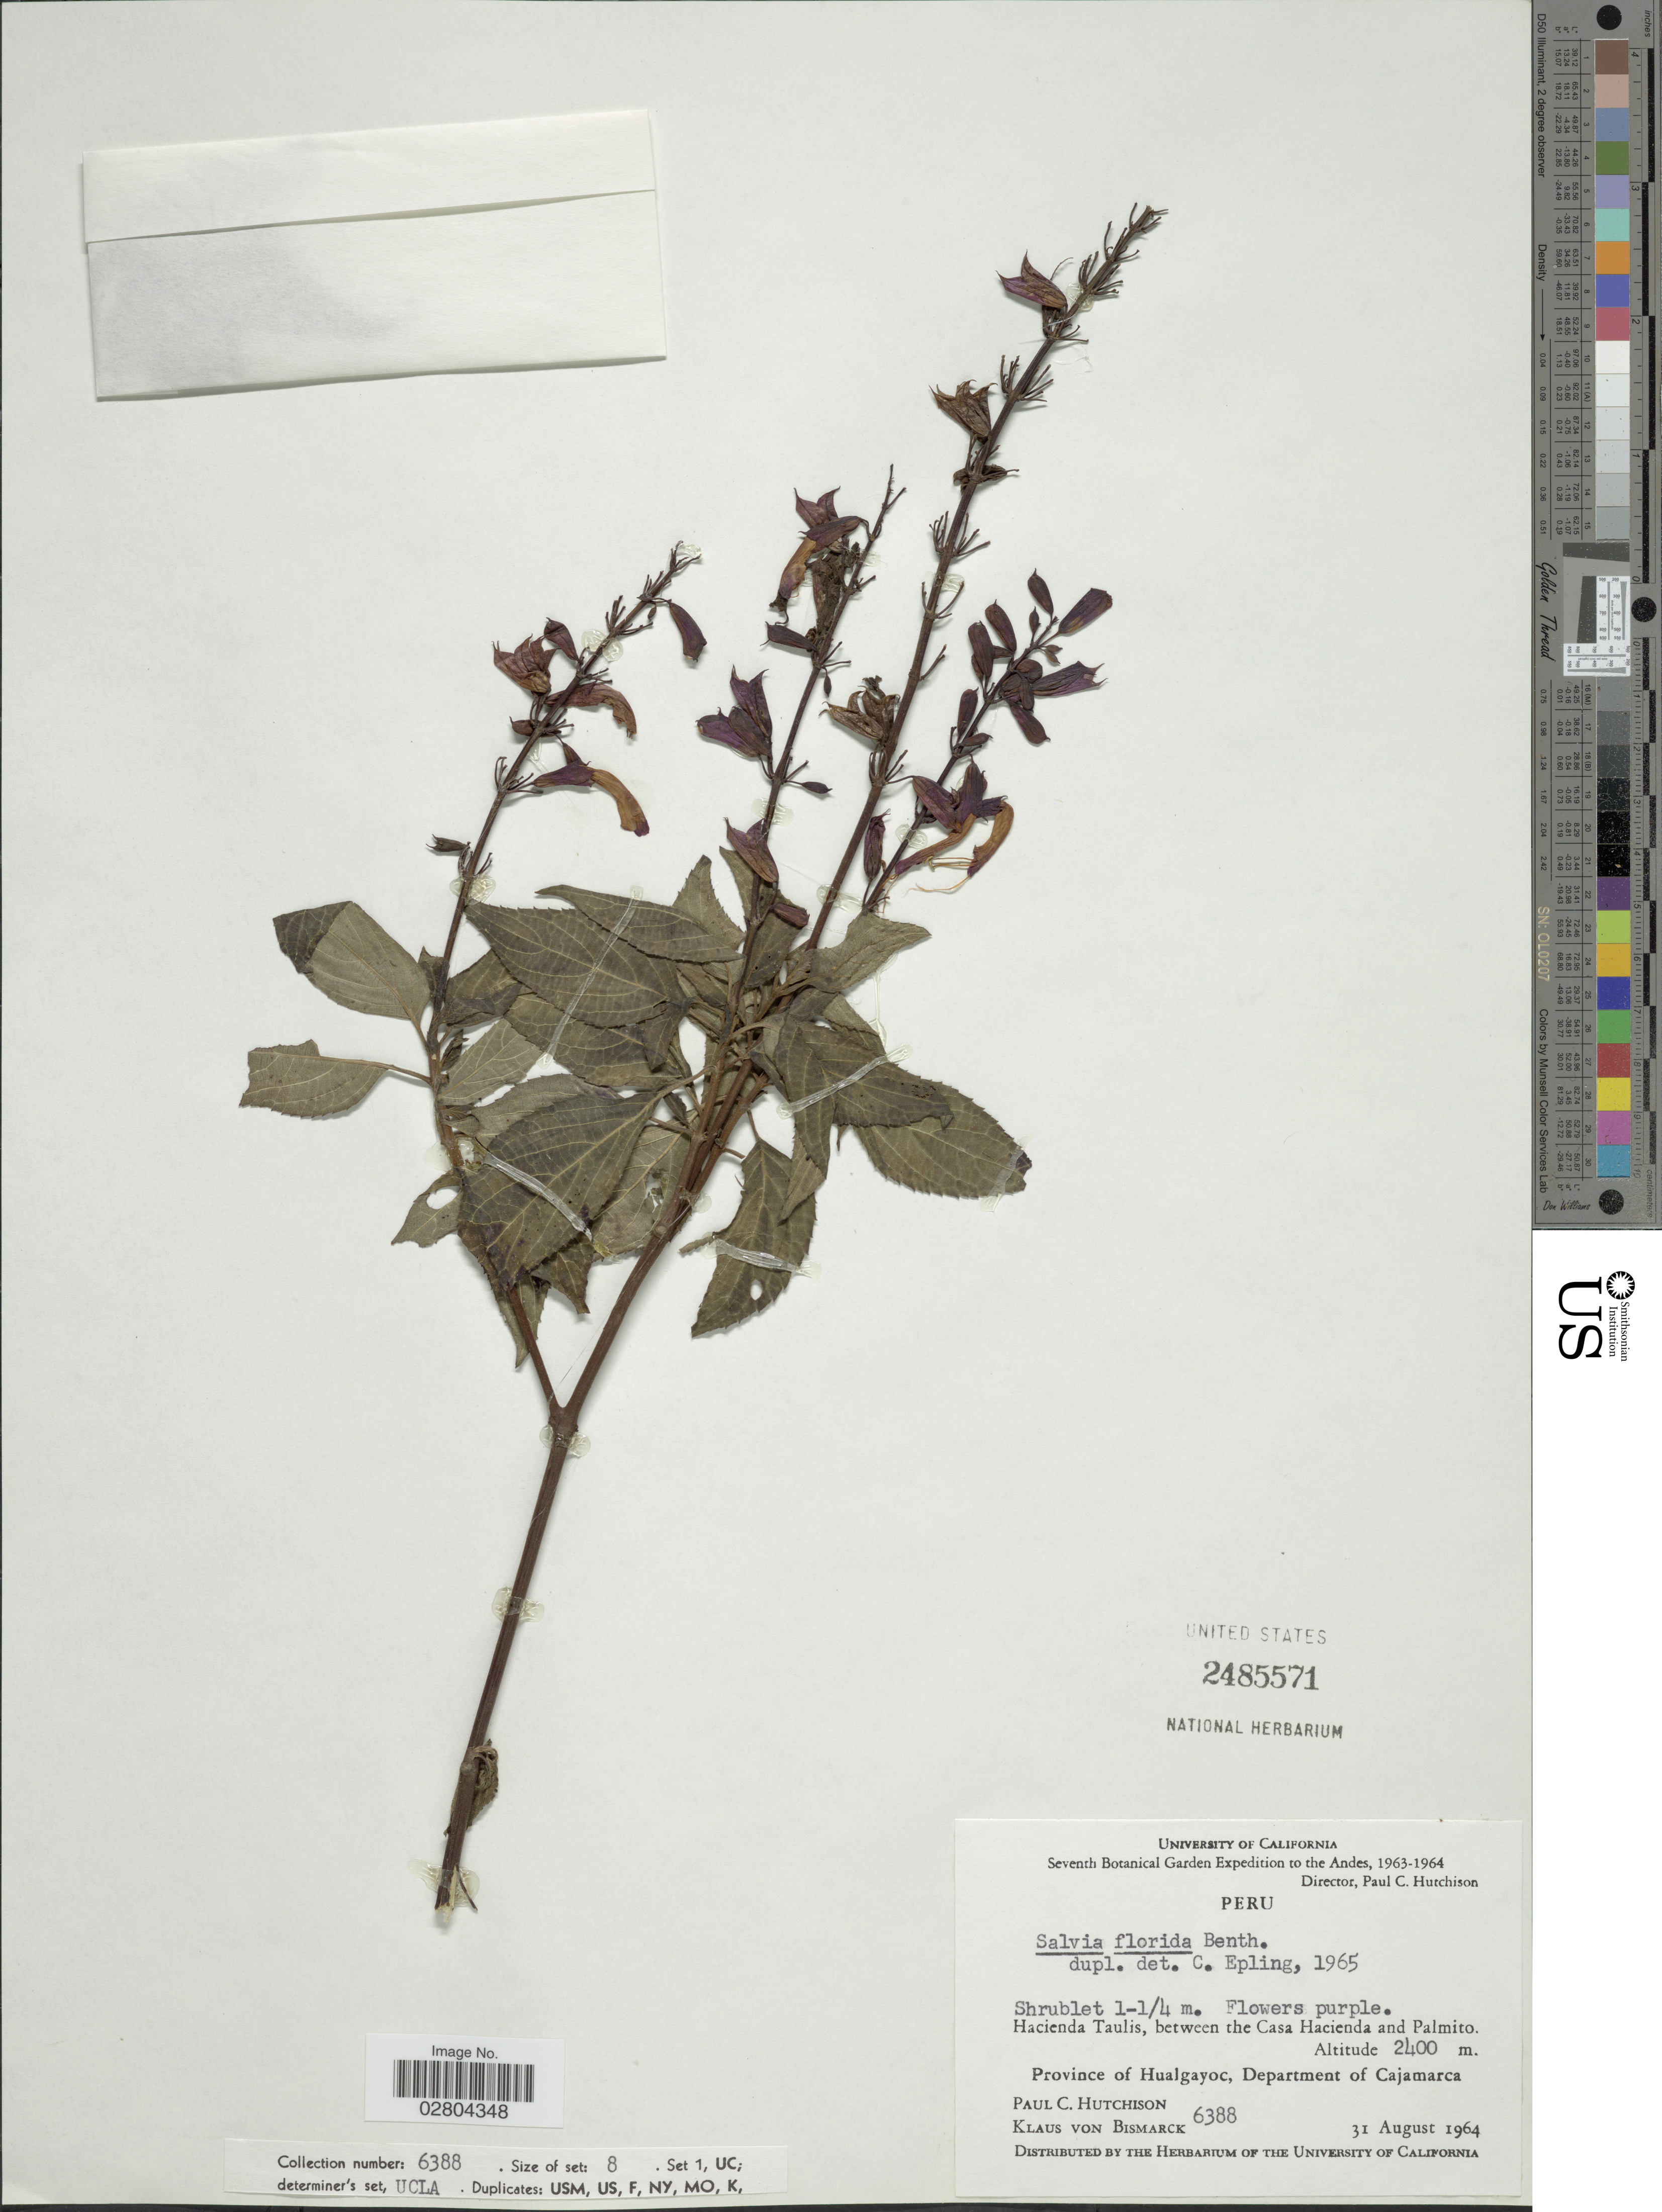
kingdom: Plantae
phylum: Tracheophyta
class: Magnoliopsida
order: Lamiales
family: Lamiaceae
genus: Salvia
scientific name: Salvia florida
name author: Benth.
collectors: P. C. Hutchison & K. von Bismarck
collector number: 6388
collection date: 1964-08-31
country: Peru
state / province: Cajamarca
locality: Andes. Hacienda Taulis, between the Casa Hacienda and Palmito. Province of Hualgayoc, Department of Cajamarca.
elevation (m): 2400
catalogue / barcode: US 2485571